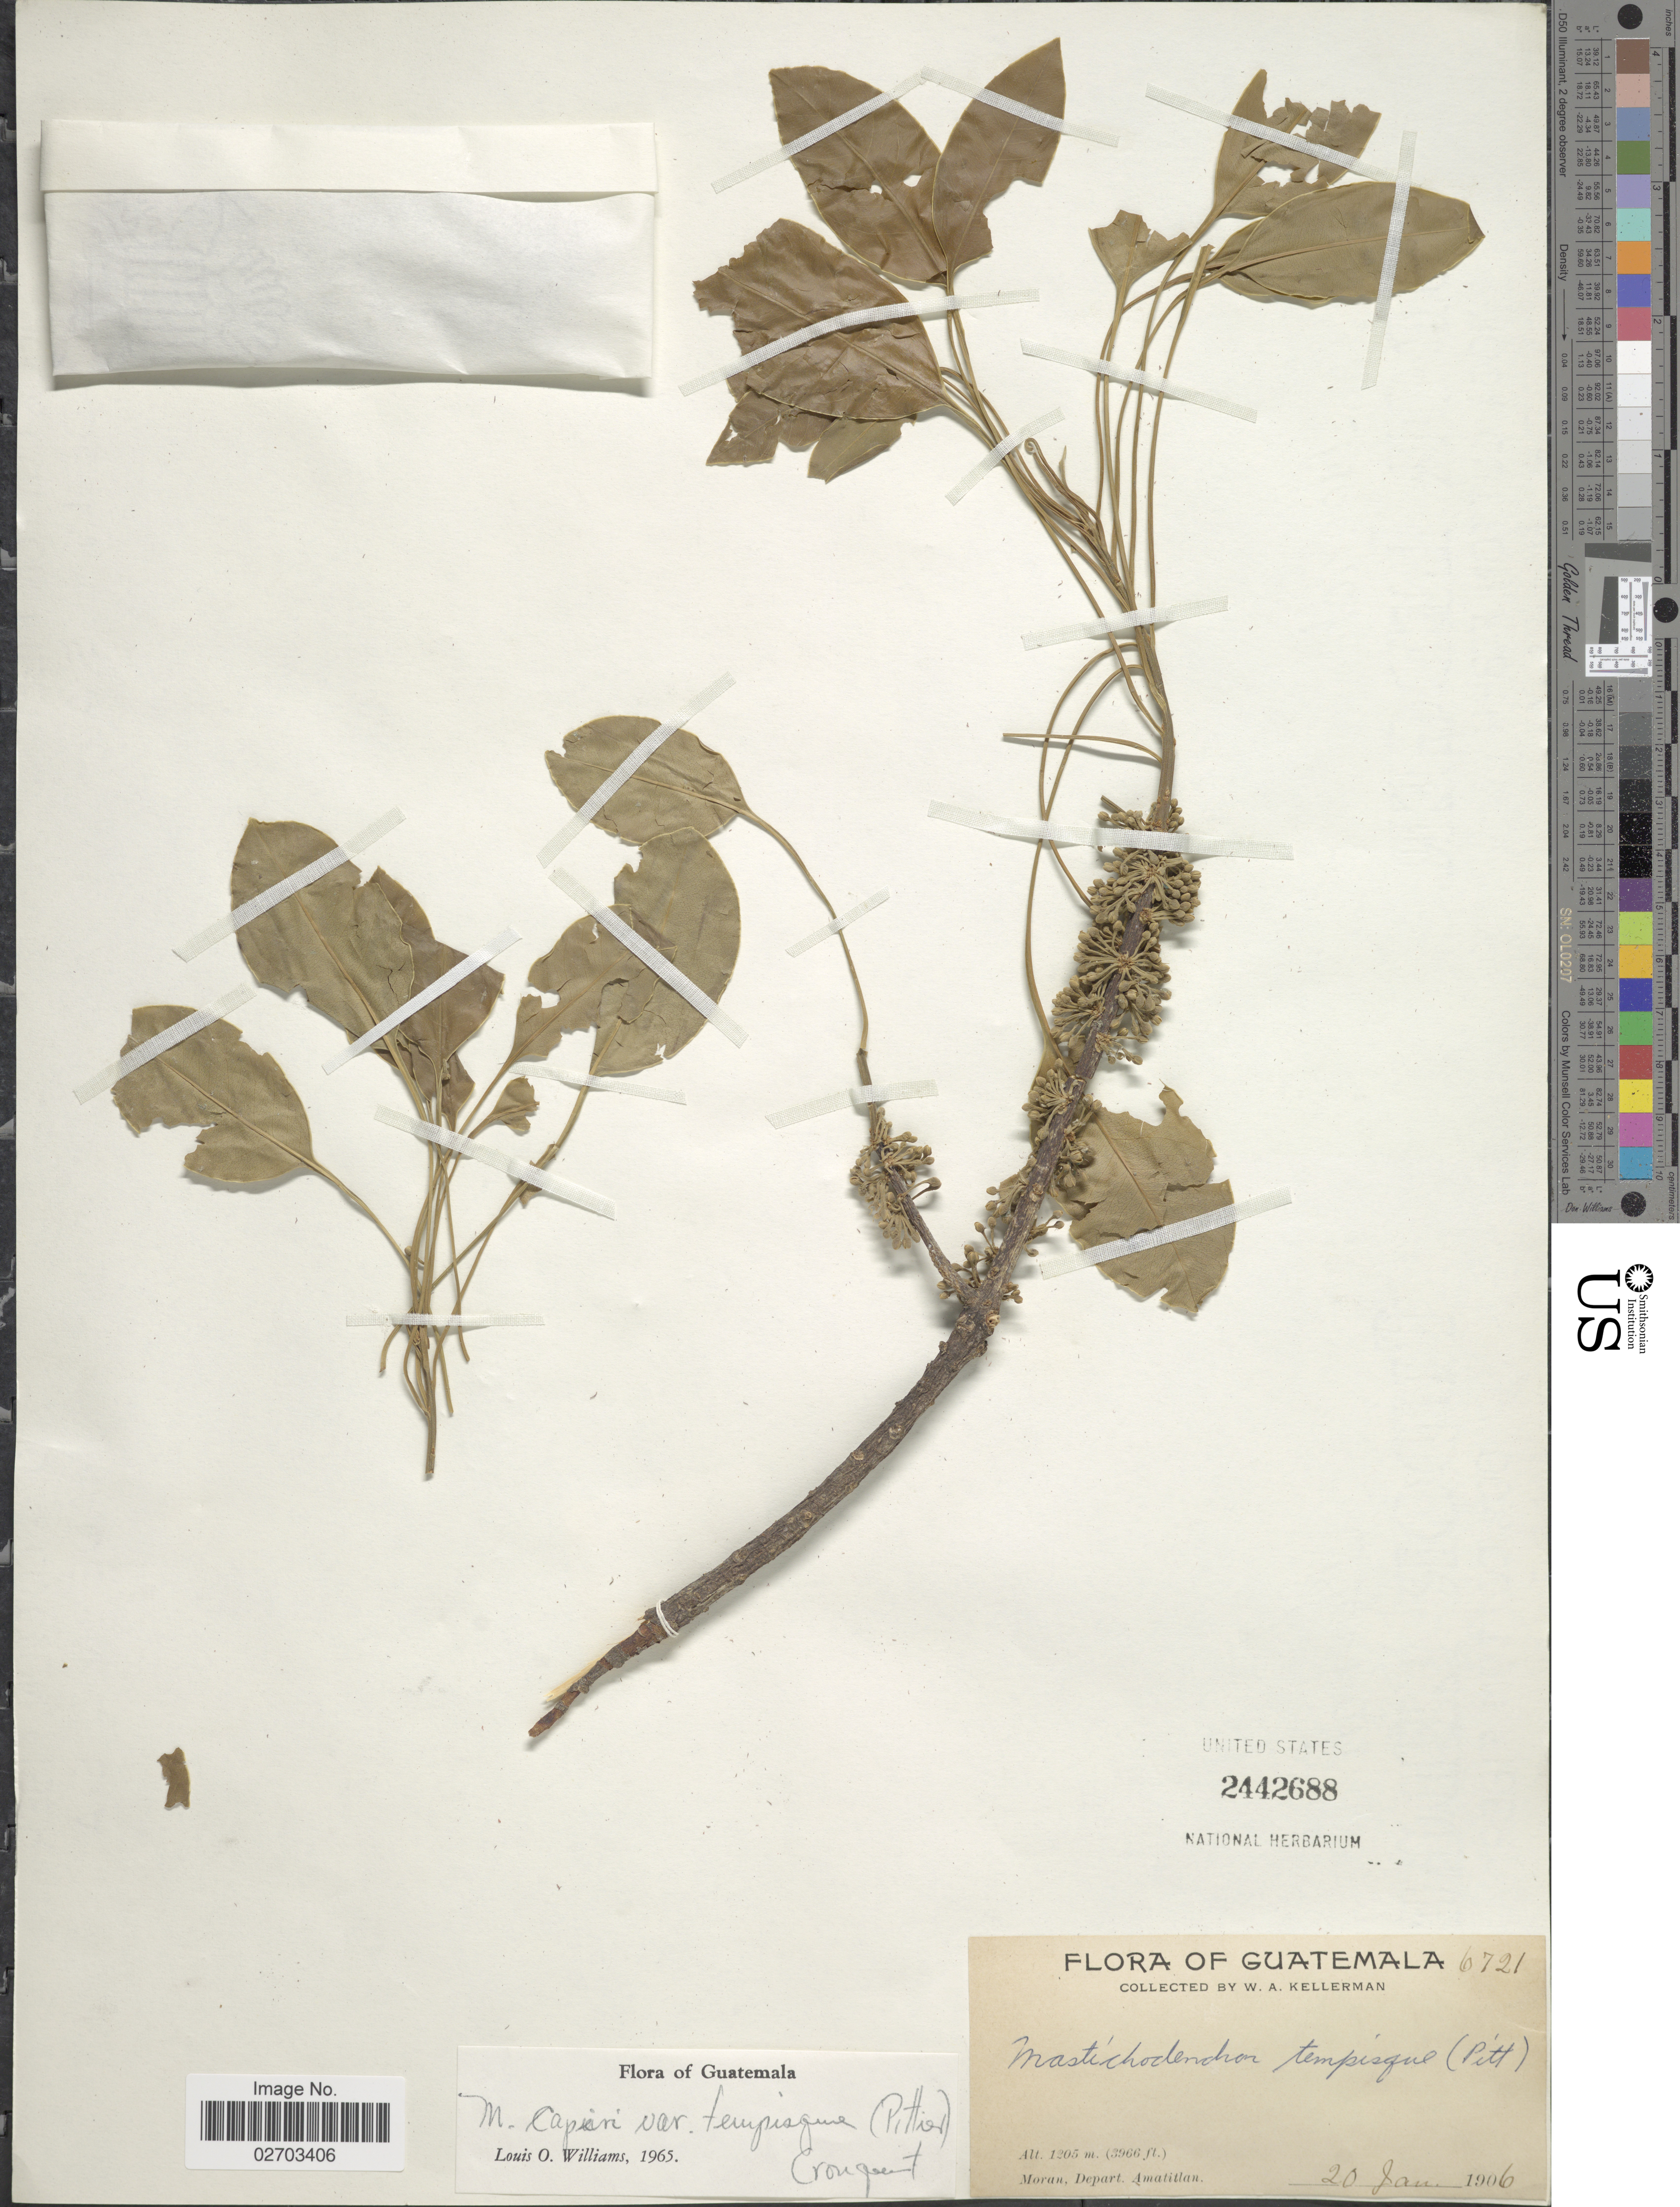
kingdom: Plantae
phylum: Tracheophyta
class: Magnoliopsida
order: Ericales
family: Sapotaceae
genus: Sideroxylon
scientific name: Sideroxylon capiri subsp. tempisque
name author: (Pittier) T.D. Penn.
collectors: W. Kellerman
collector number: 6721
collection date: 1906-01-20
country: Guatemala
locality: Moran, Depart. Amatitlan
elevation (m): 1205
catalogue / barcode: US 2442688